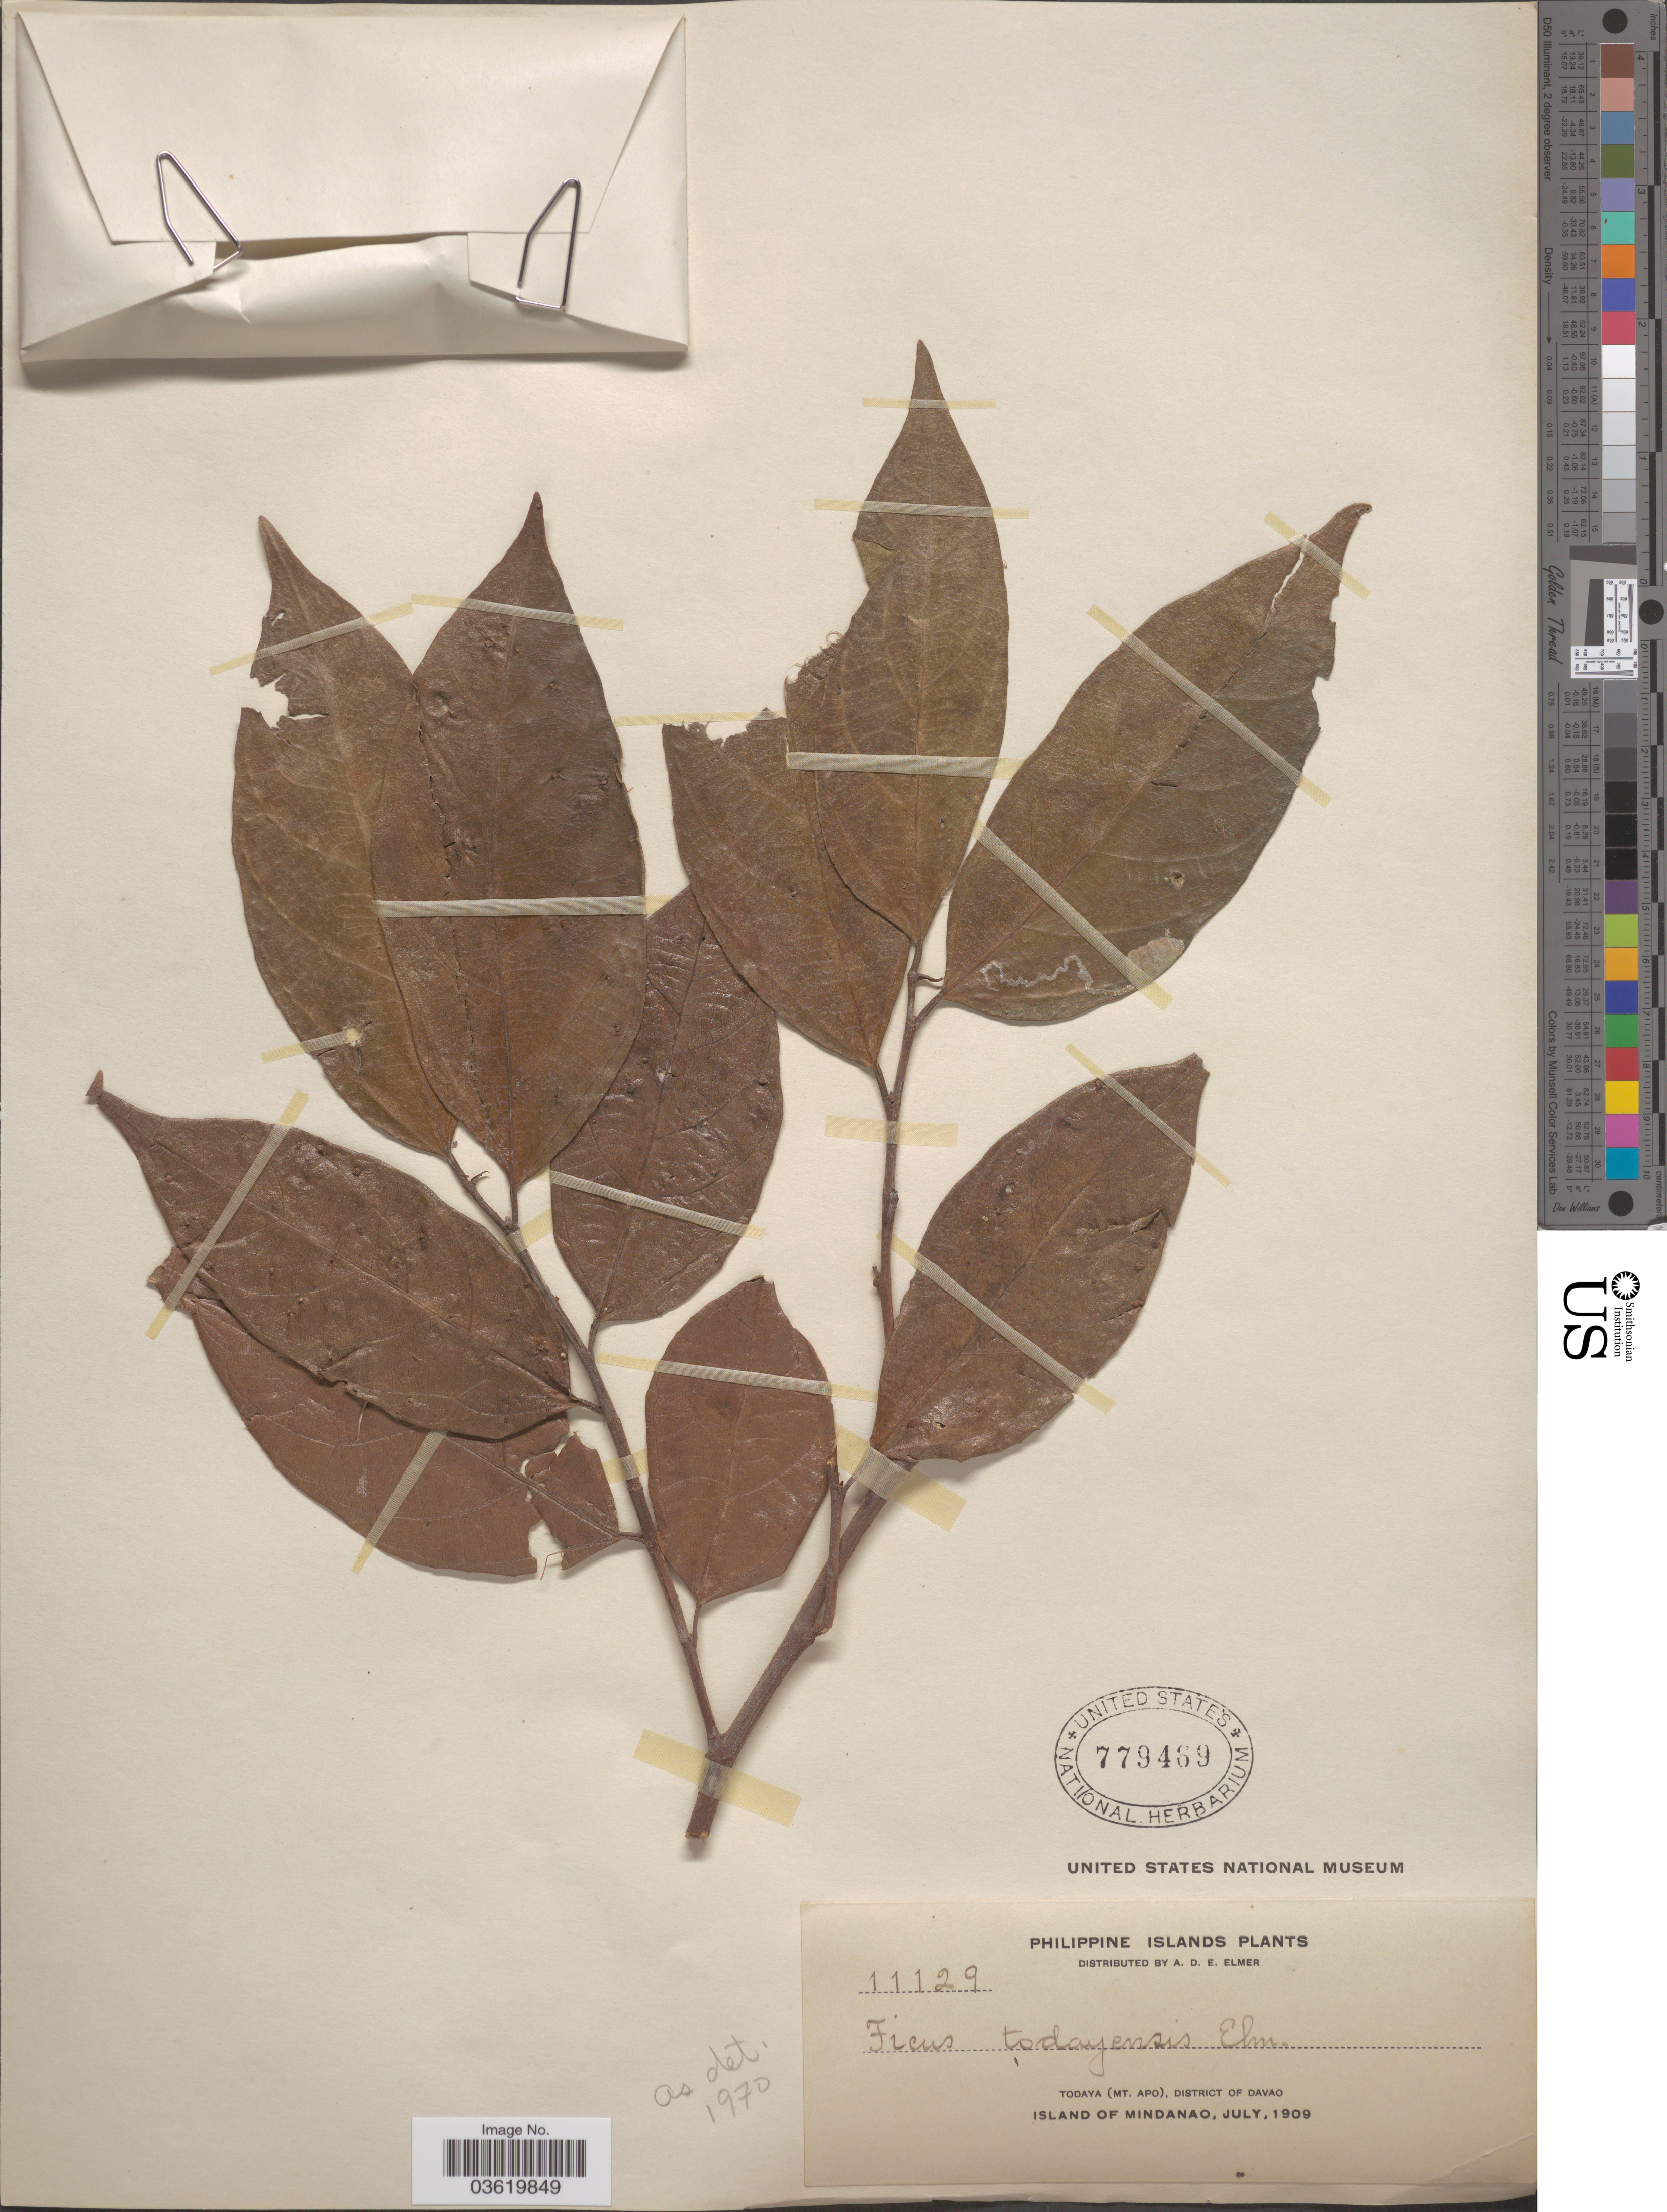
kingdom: Plantae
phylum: Tracheophyta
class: Magnoliopsida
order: Rosales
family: Moraceae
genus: Ficus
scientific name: Ficus todayensis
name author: Elmer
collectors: A. D. E. Elmer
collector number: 11129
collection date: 1909-07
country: Philippines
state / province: Davao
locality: Philippine Islands. Todaya (Mt. Apo), District of Davao. Island of Mindanao.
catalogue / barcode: US 779469